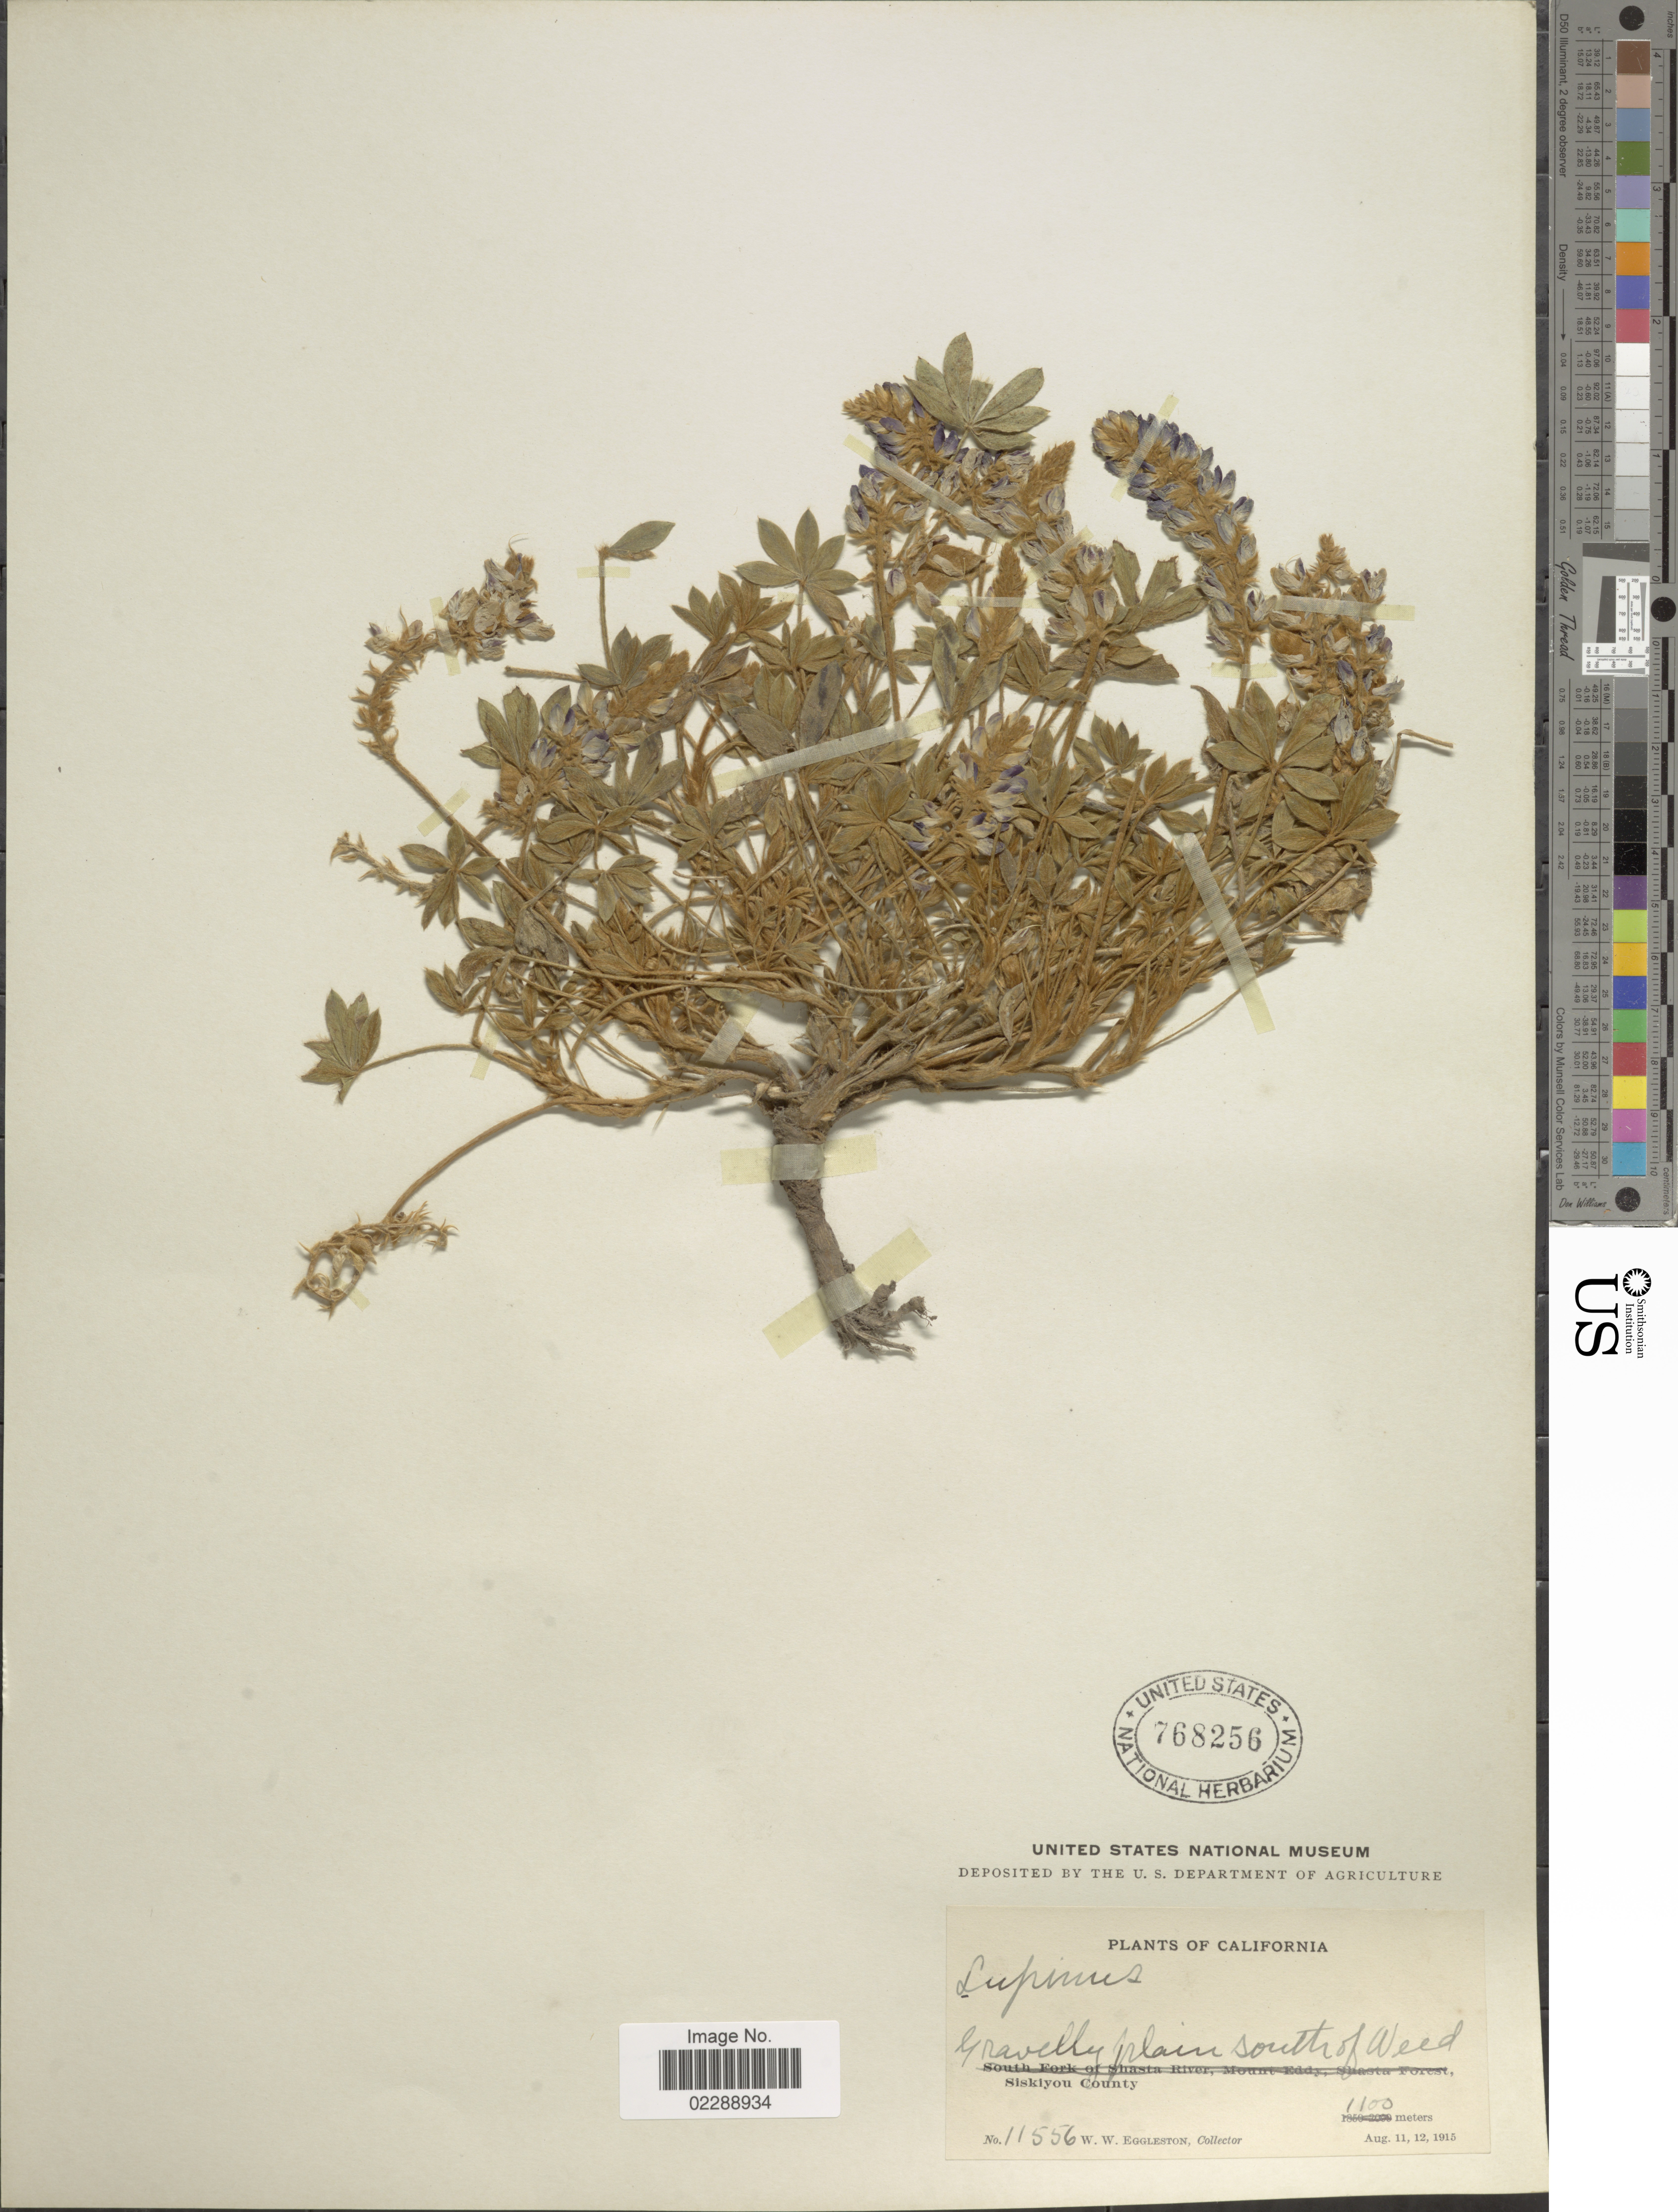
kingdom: Plantae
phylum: Tracheophyta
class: Magnoliopsida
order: Fabales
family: Fabaceae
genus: Lupinus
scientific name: Lupinus sp.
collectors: W. W. Eggleston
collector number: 11556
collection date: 1915-08-11/1915-08-12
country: United States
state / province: California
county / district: Siskiyou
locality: Gravelly plain south of Weed, Siskiyou County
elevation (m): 1100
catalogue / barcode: US 768256